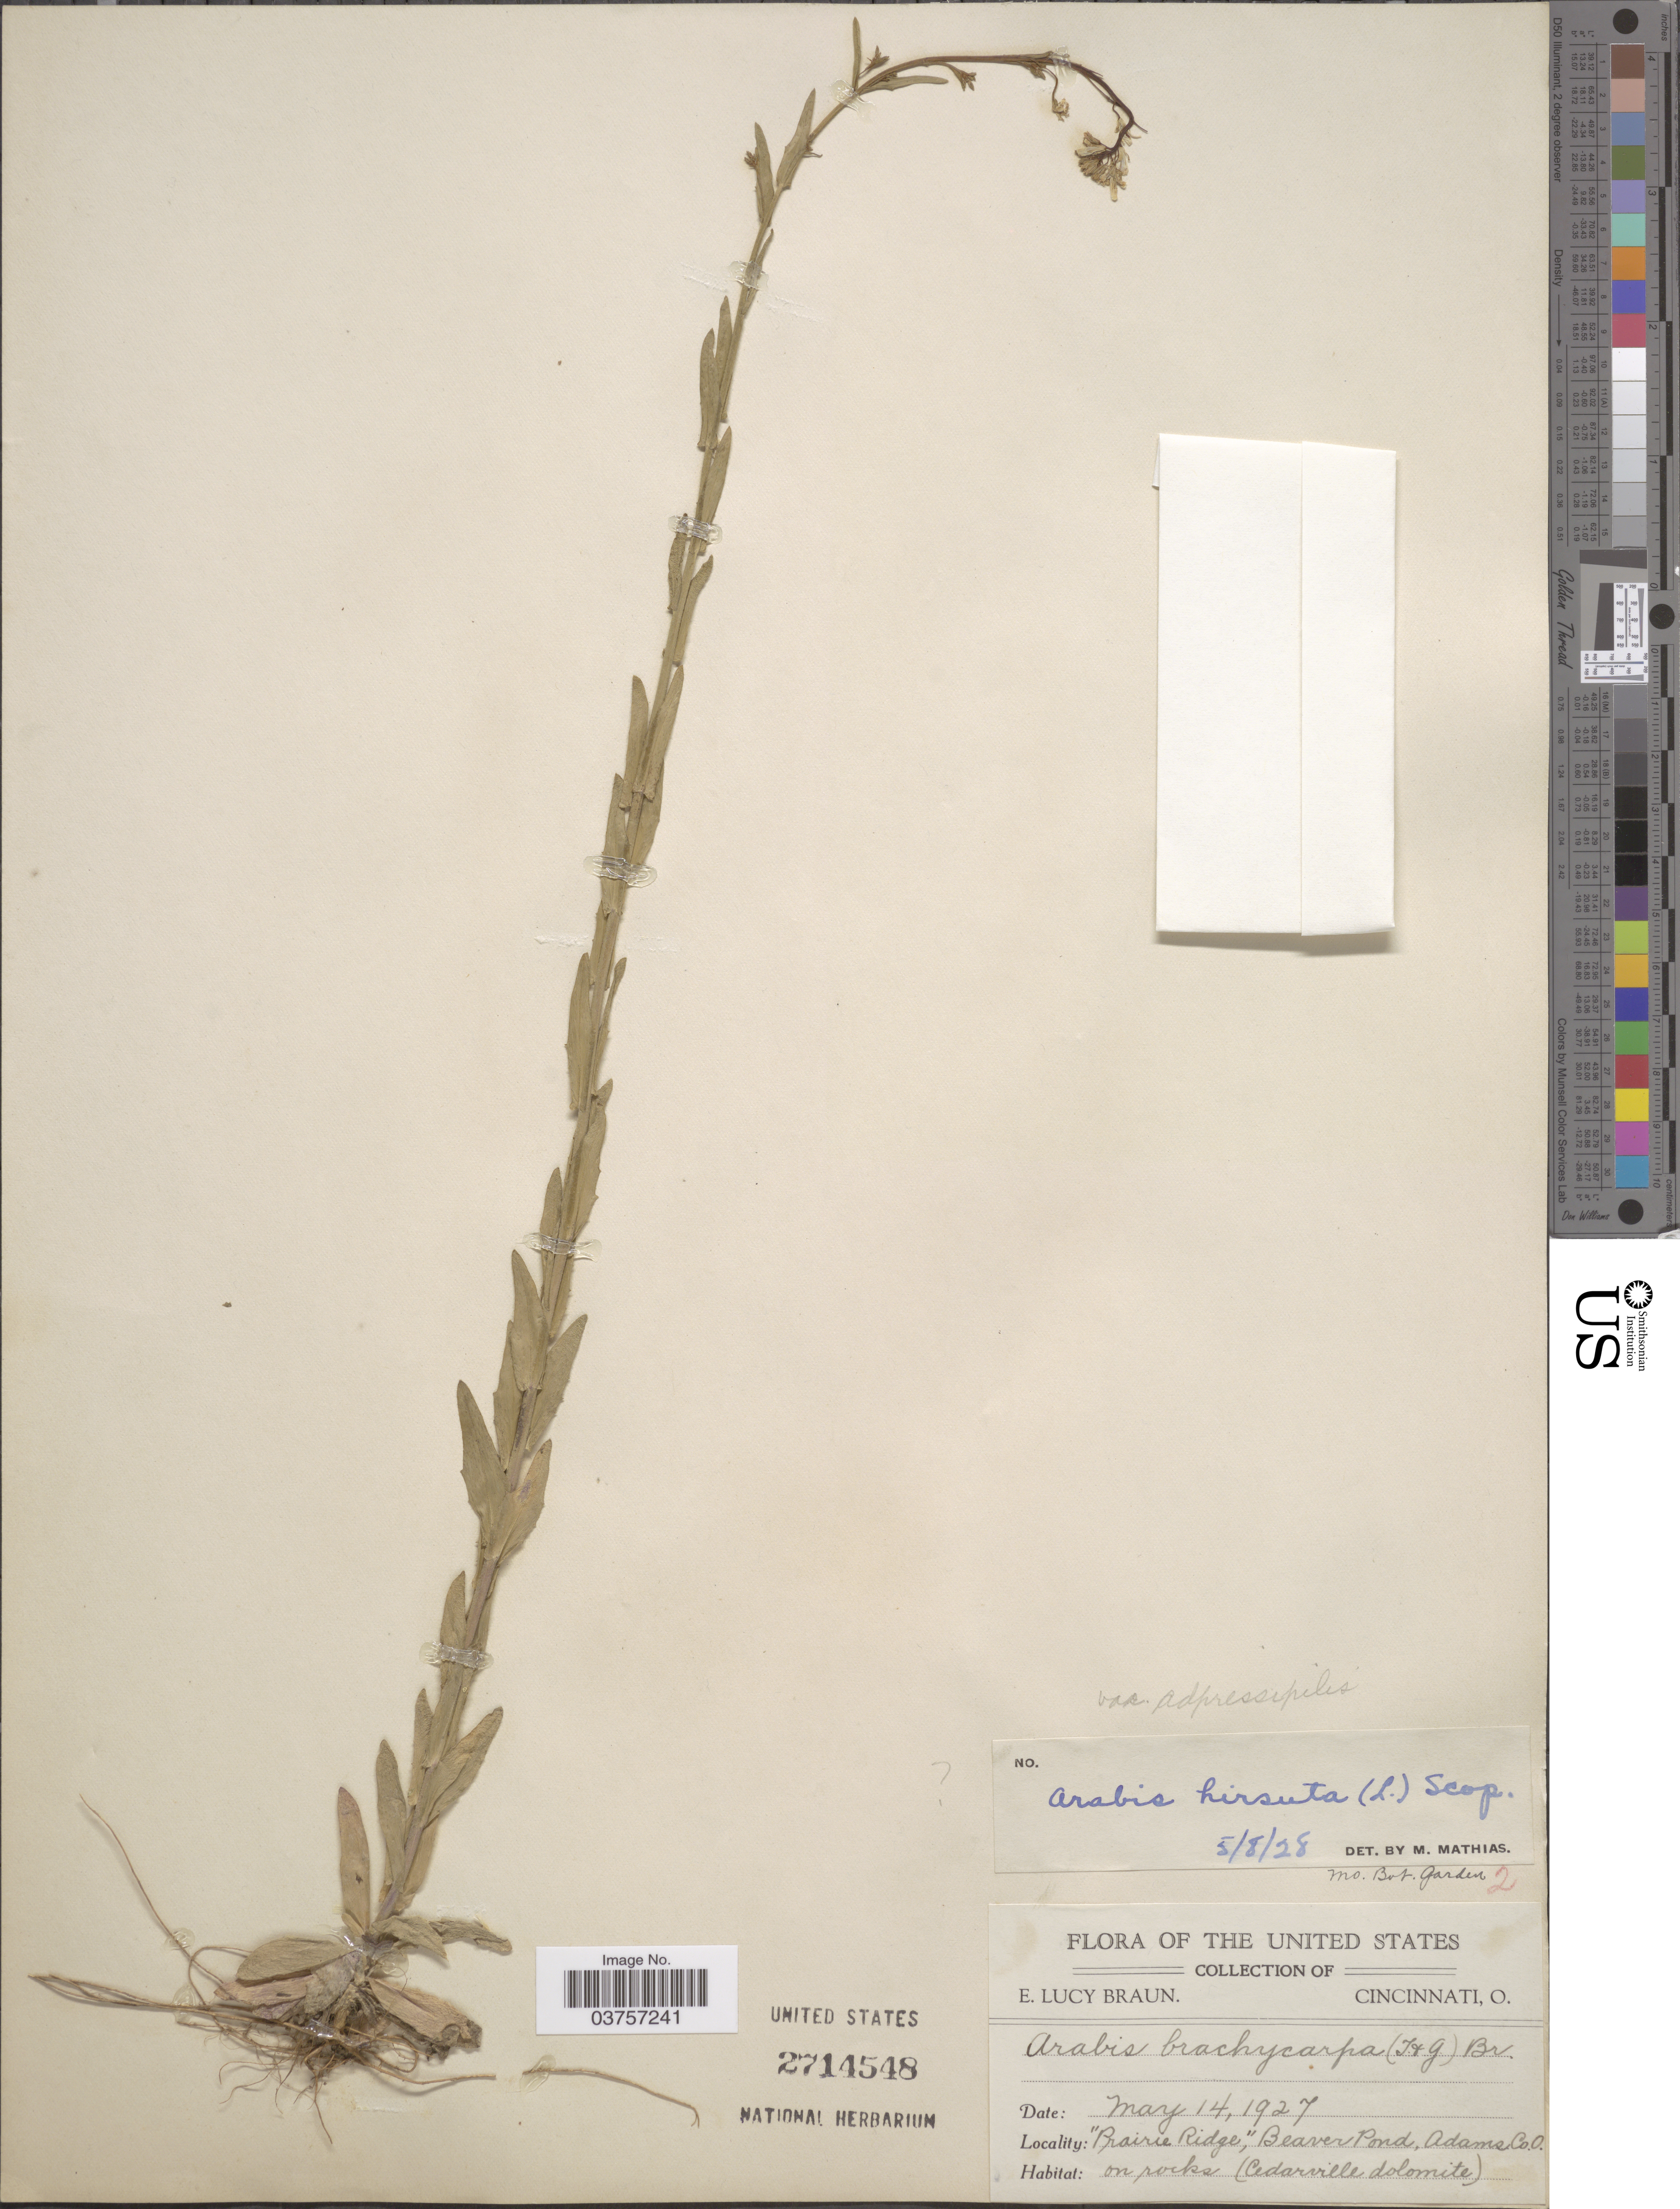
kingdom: Plantae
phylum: Tracheophyta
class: Magnoliopsida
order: Brassicales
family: Brassicaceae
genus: Arabis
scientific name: Arabis hirsuta var. adpressipilis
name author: (M. Hopkins) Rollins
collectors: E. L. Braun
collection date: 1927-05-14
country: United States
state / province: Ohio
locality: Prairie Ridge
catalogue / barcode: US 2714548